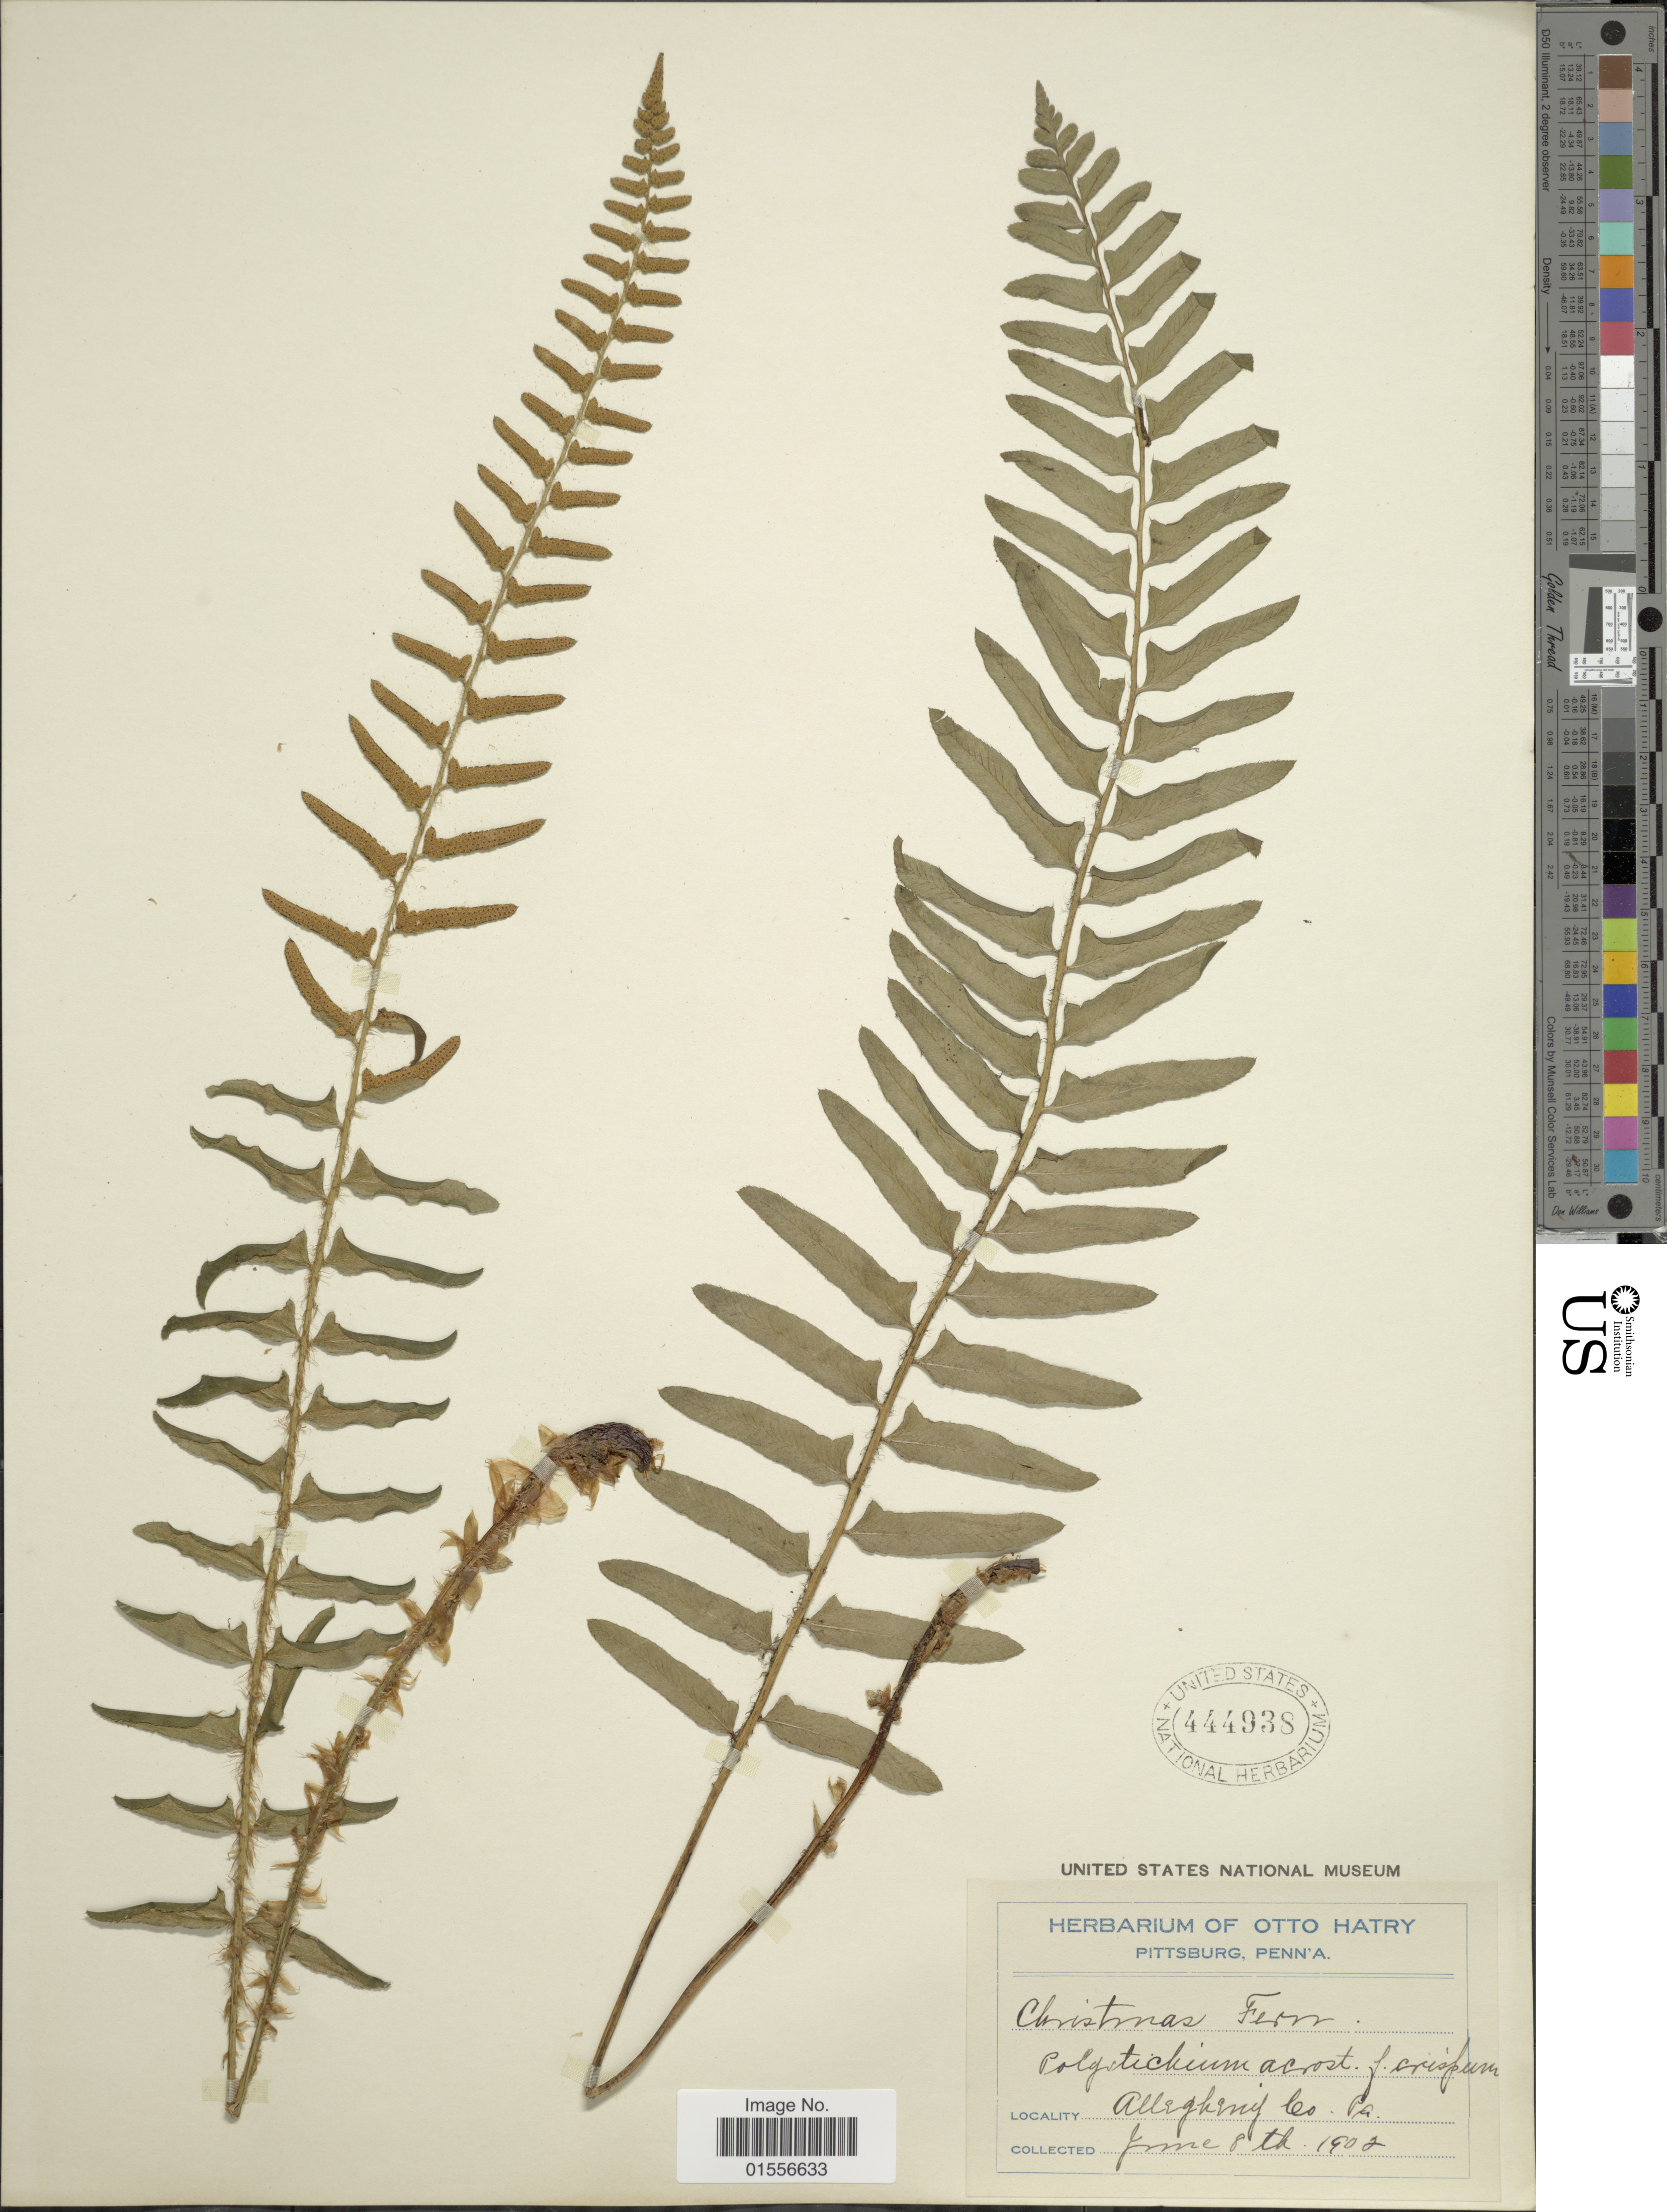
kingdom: Plantae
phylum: Tracheophyta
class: Polypodiopsida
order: Polypodiales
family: Dryopteridaceae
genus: Polystichum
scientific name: Polystichum acrostichoides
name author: (Michx.) Schott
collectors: ex herb. Otto Hatry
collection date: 1902-06-08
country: United States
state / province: Pennsylvania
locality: Allegheny Co.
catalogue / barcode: US 444938